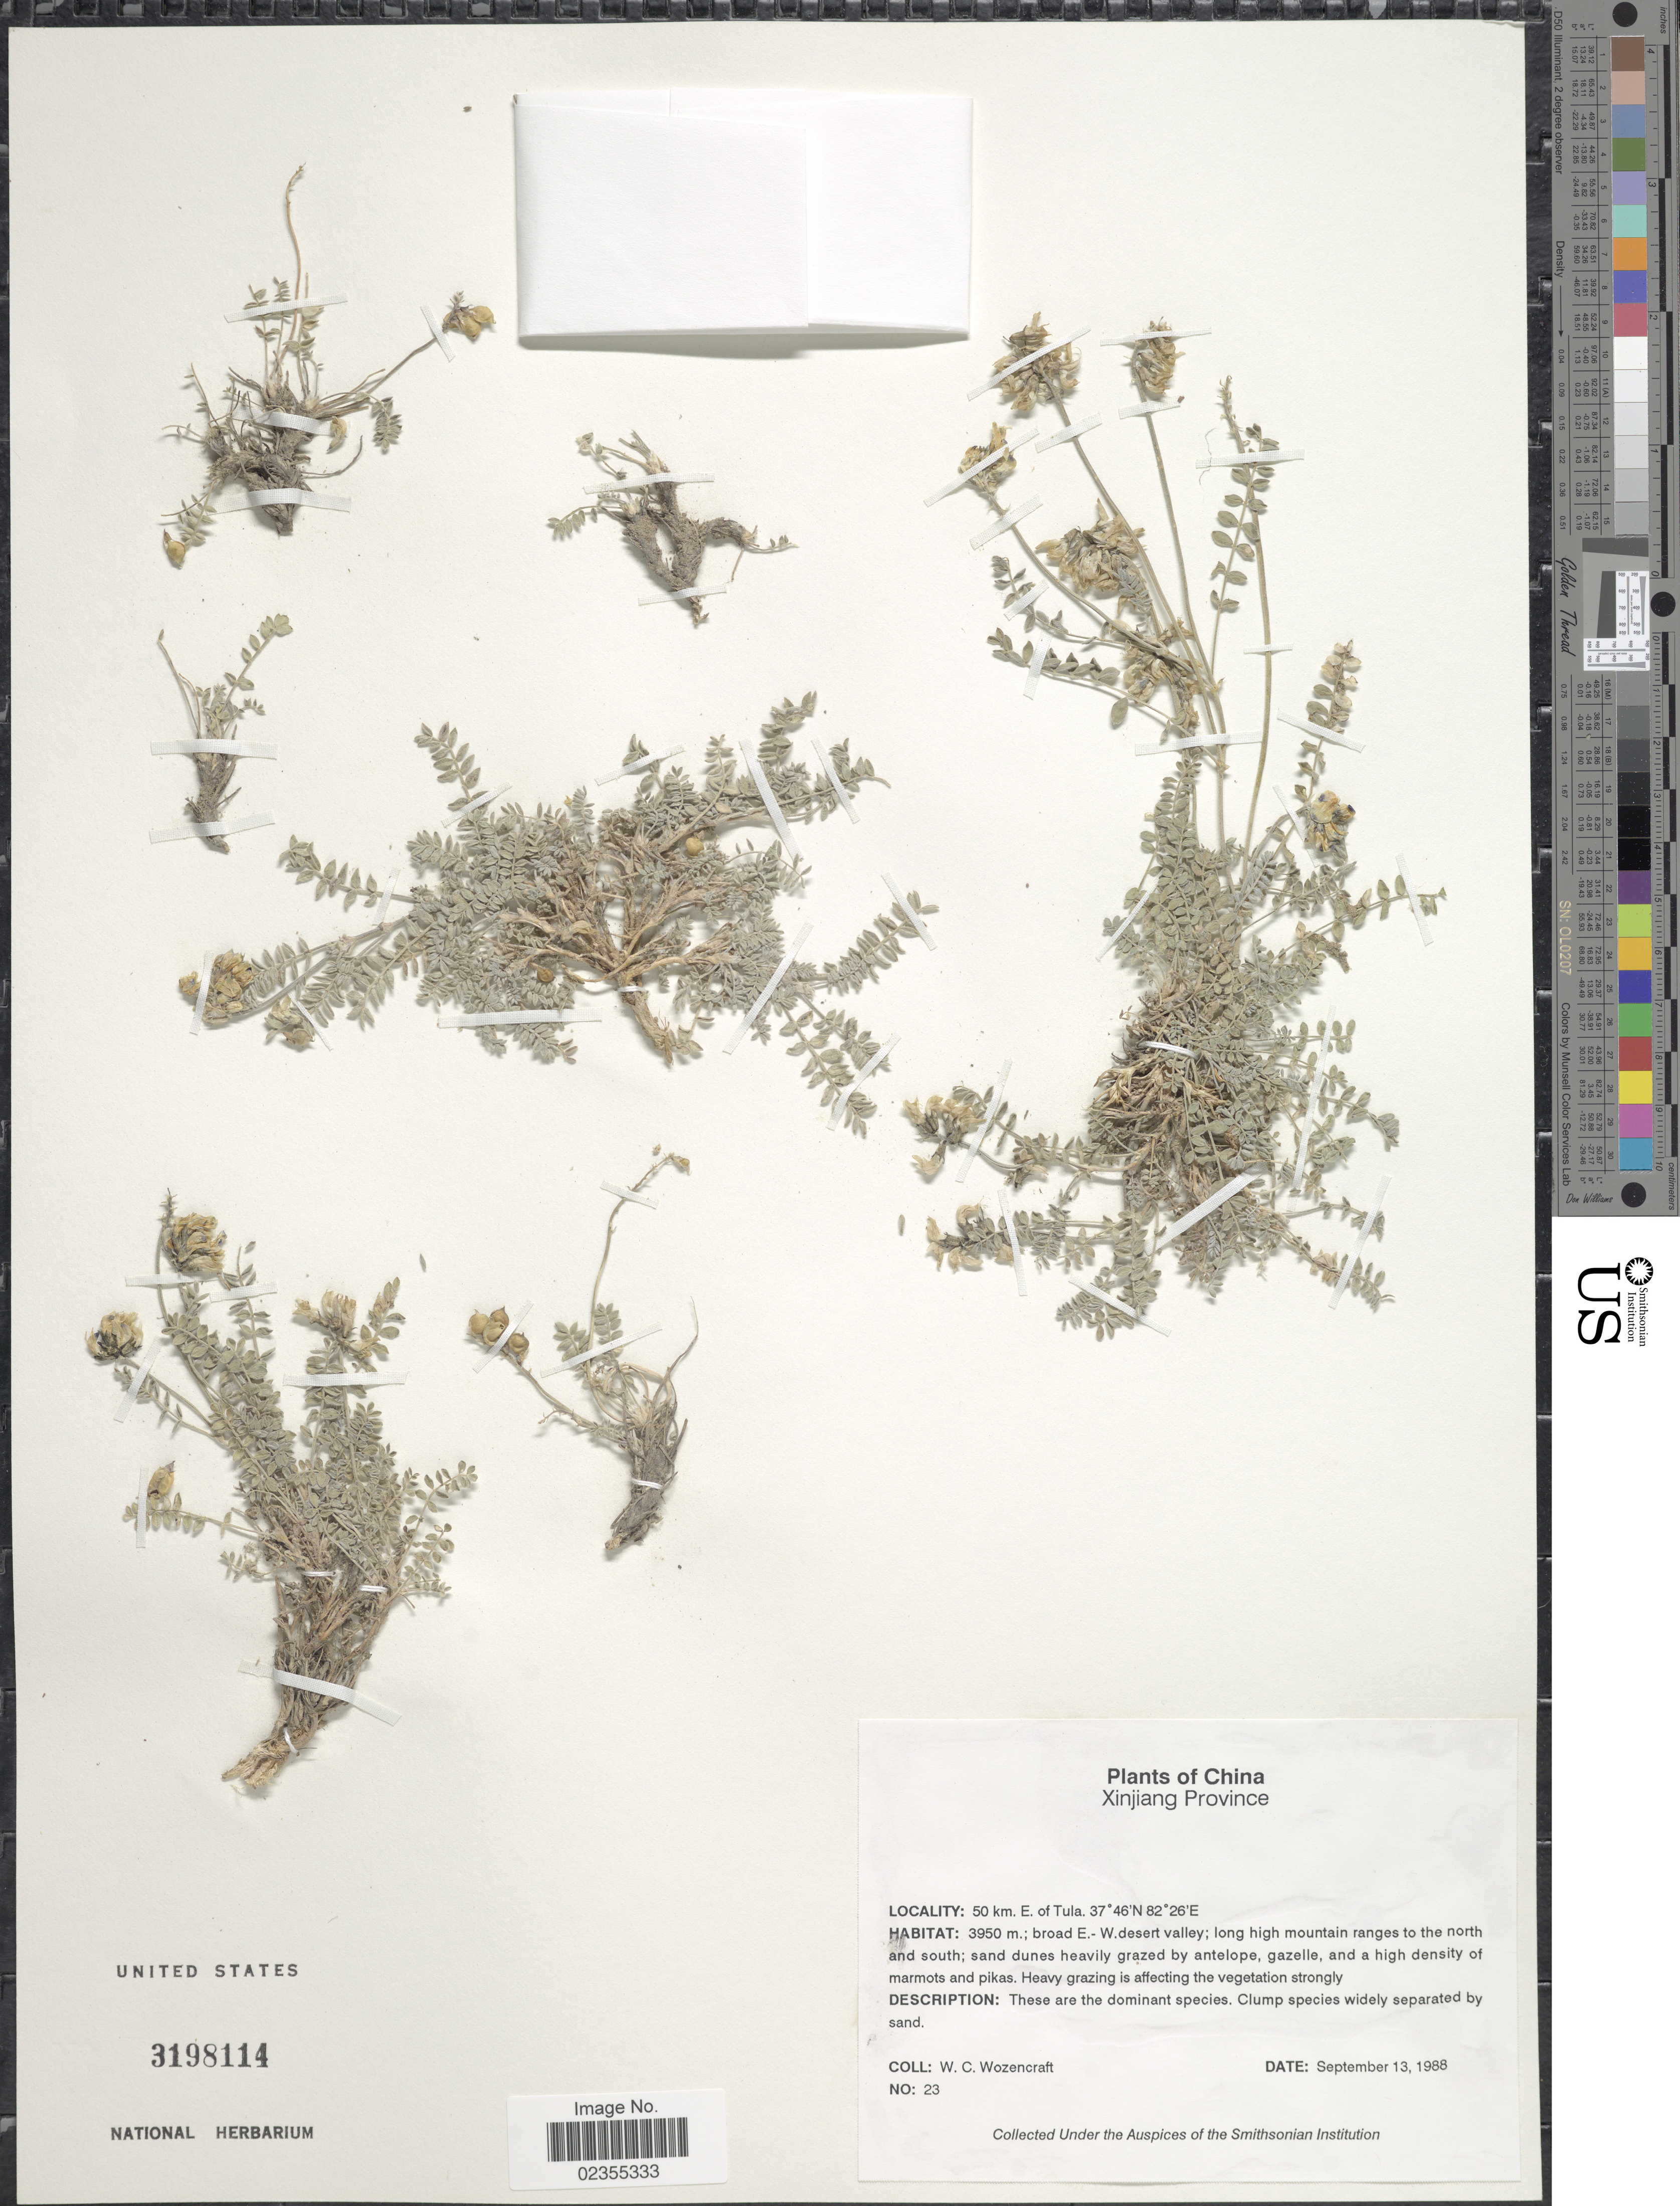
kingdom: Plantae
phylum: Tracheophyta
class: Magnoliopsida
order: Fabales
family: Fabaceae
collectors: W. Wozencraft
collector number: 23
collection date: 1988-09-13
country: China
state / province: Xinjiang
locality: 50 km E of Tula, broad E.-W desert valley; long high mountain ranges to the north and south.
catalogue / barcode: US 3198114